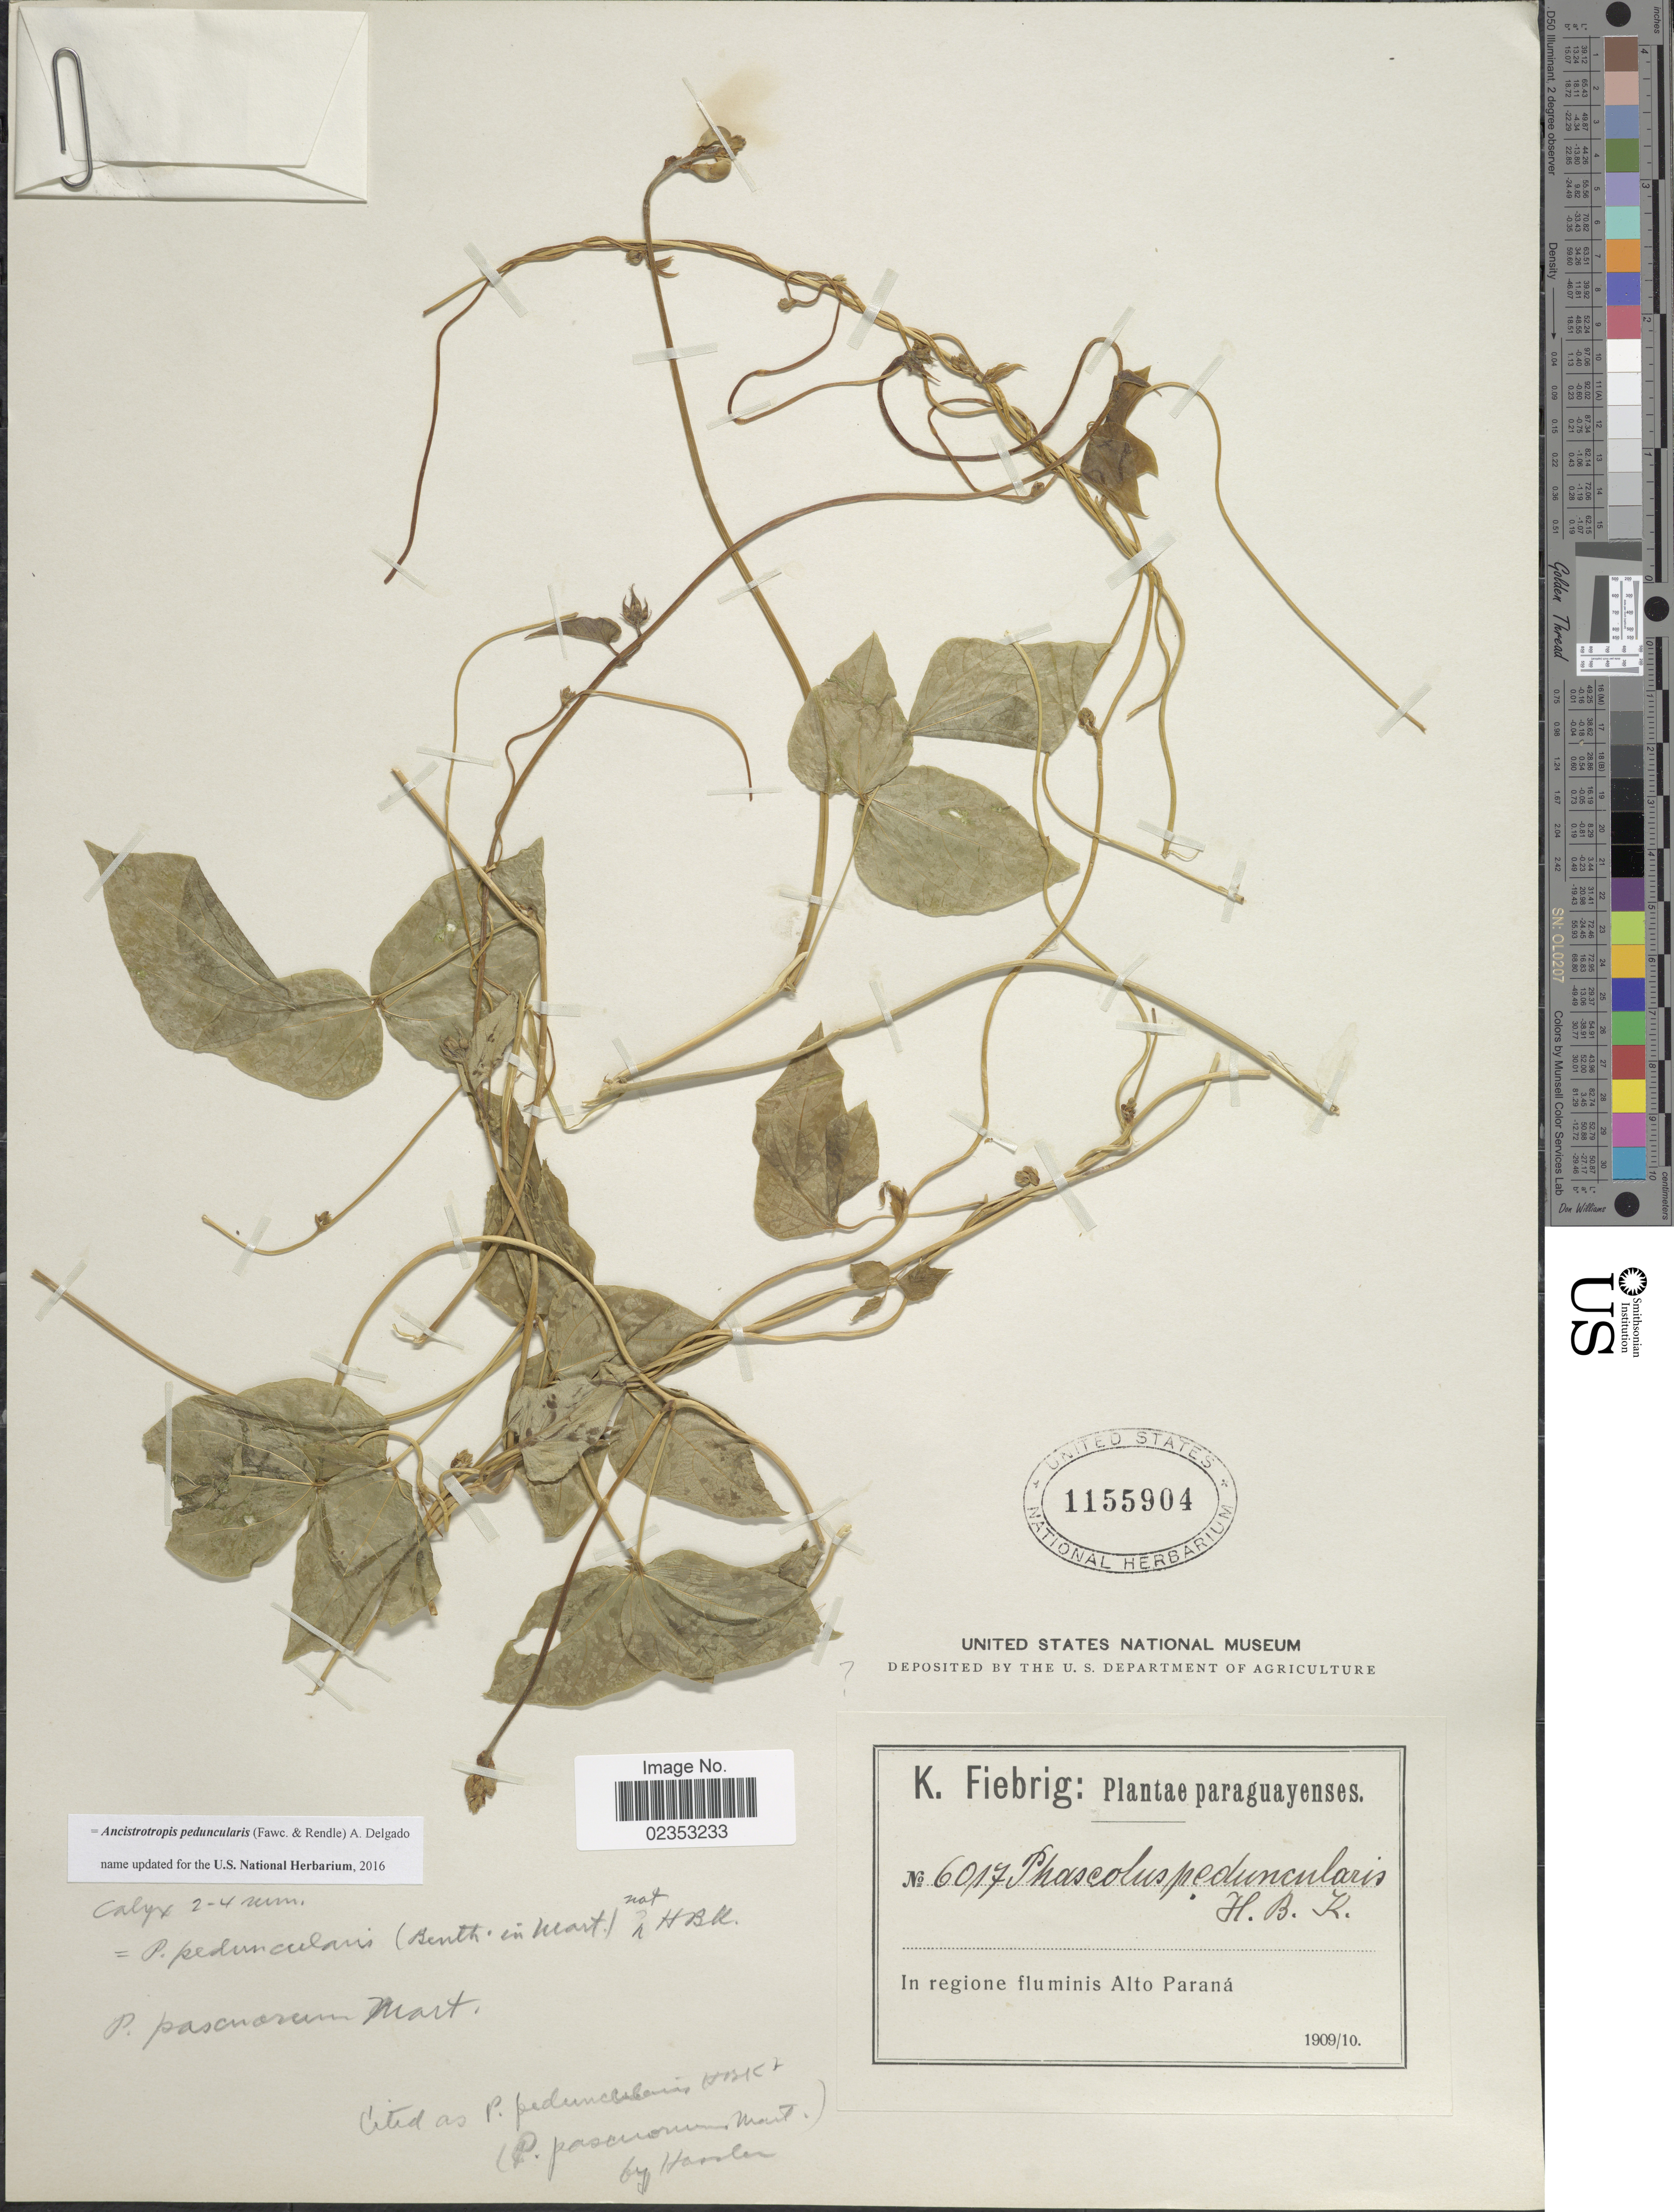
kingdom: Plantae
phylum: Tracheophyta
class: Magnoliopsida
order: Fabales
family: Fabaceae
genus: Ancistrotropis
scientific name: Ancistrotropis peduncularis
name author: (Fawc. & Rendle) A. Delgado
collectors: K. Fiebrig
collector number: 6017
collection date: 1909/1910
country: Paraguay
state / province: Alto Parana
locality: Paraguayenses. In regione fluminis Alto Parana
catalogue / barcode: US 1155904